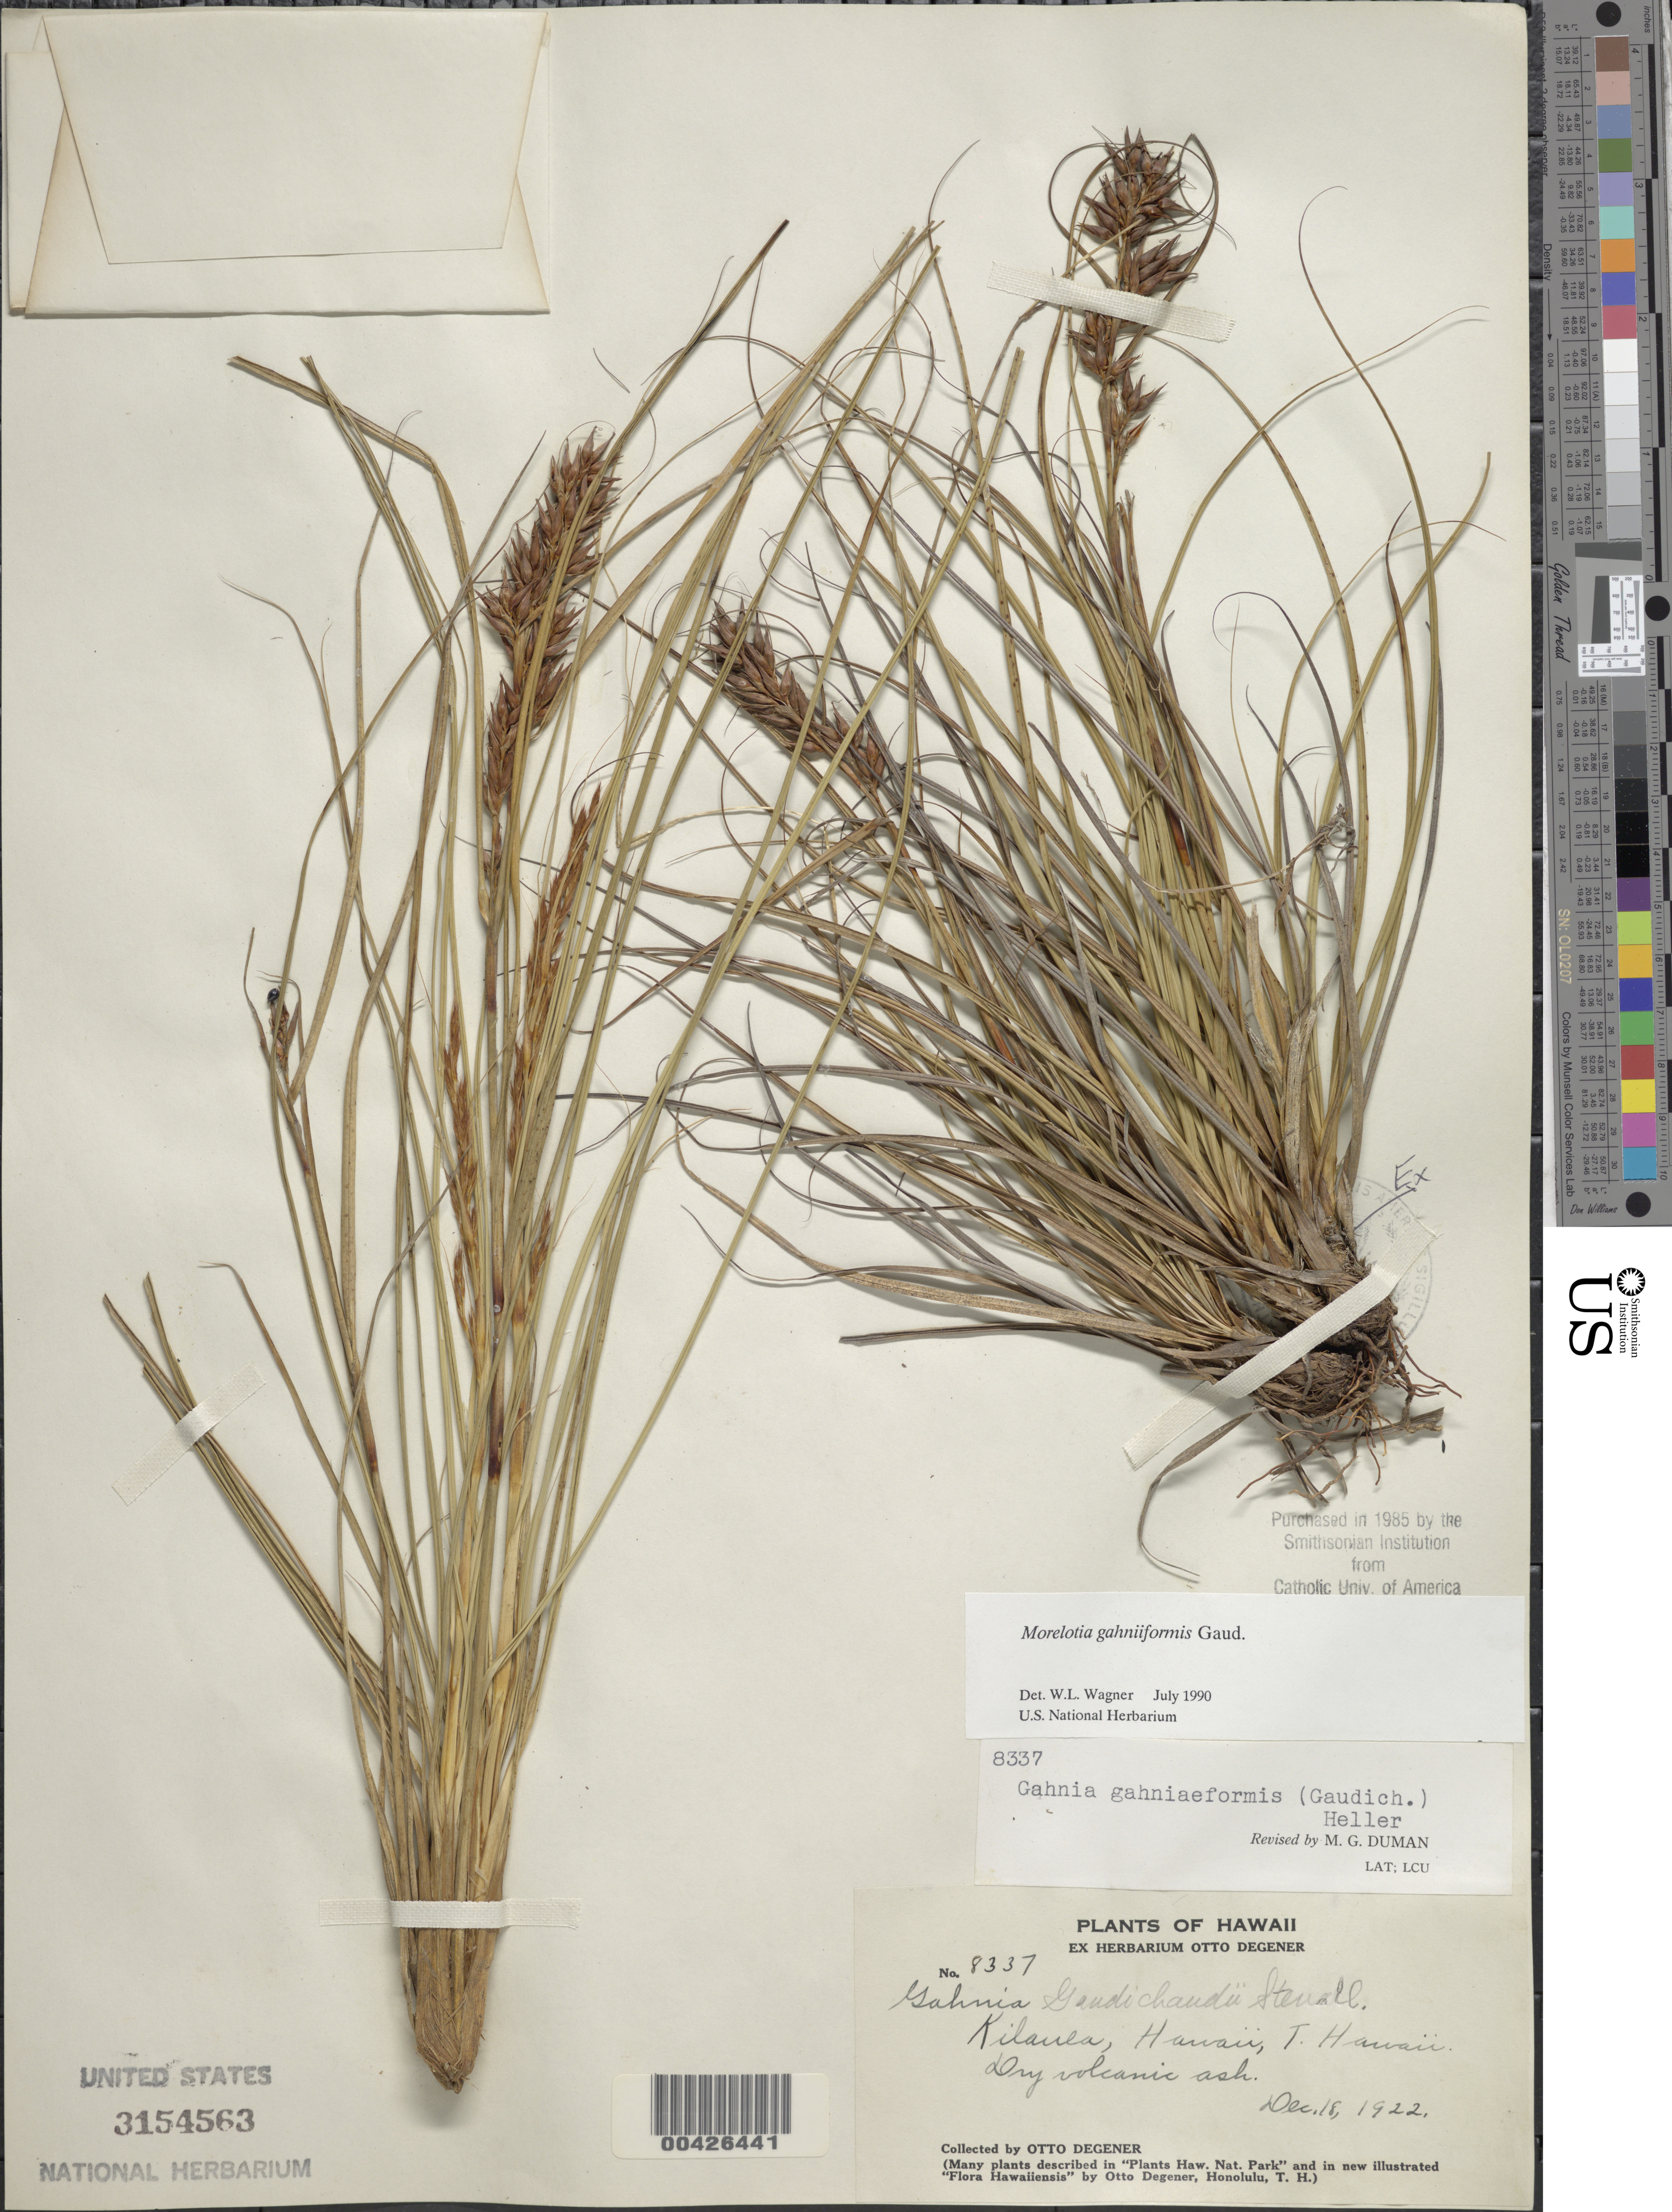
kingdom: Plantae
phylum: Tracheophyta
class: Liliopsida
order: Poales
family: Cyperaceae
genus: Morelotia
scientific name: Morelotia gahniiformis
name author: Gaudich.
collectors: O. Degener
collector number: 8337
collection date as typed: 18 Dec 1922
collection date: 1922-12-18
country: United States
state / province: Hawaii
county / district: Hawaii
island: Hawaii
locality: Kilauea, T. Hawaii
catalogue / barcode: US 3154563